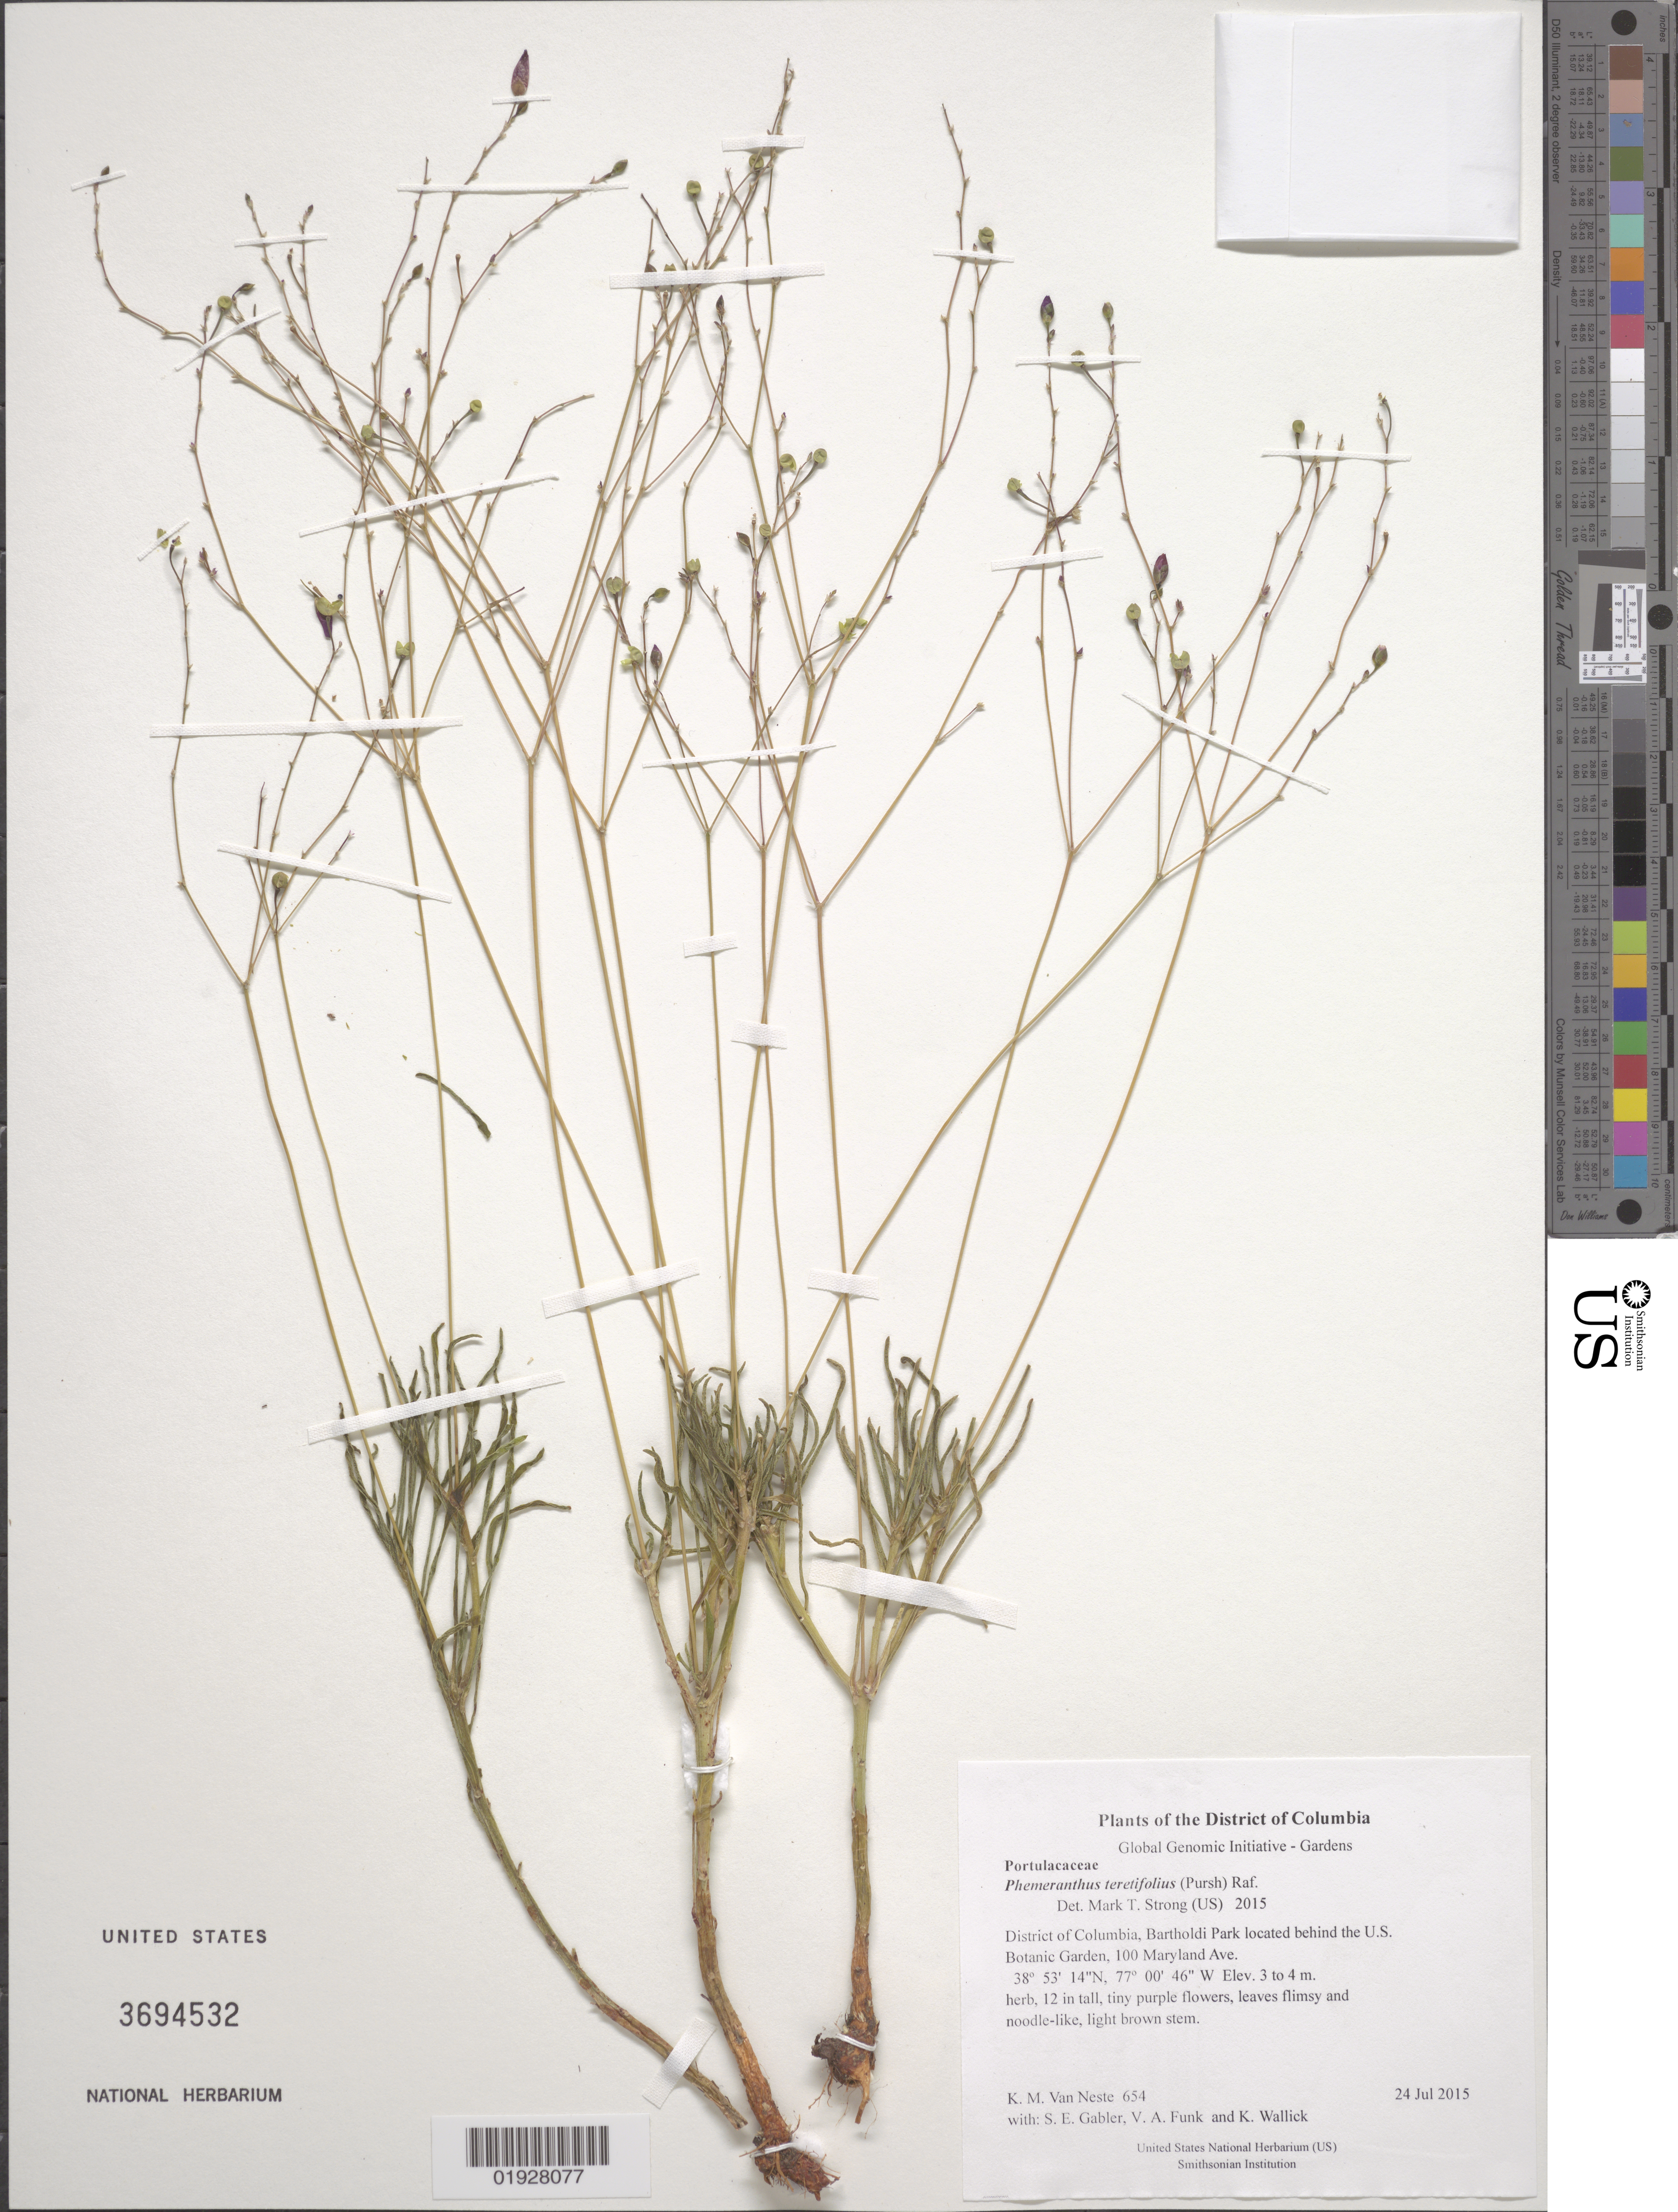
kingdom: Plantae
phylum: Tracheophyta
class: Magnoliopsida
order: Caryophyllales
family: Montiaceae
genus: Phemeranthus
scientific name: Phemeranthus teretifolius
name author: (Pursh) Raf.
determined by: Strong, M. T., (US), Smithsonian Institution - National Museum of Natural History (UNITED STATES)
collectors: K. M. Van Neste, S. E. Gabler, V. Funk & K. Wallick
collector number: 654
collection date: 2015-07-24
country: United States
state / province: District of Columbia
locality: Bartholdi Park located behind the U.S. Botanic Garden, 100 Maryland Ave.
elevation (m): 3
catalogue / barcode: US 3694532